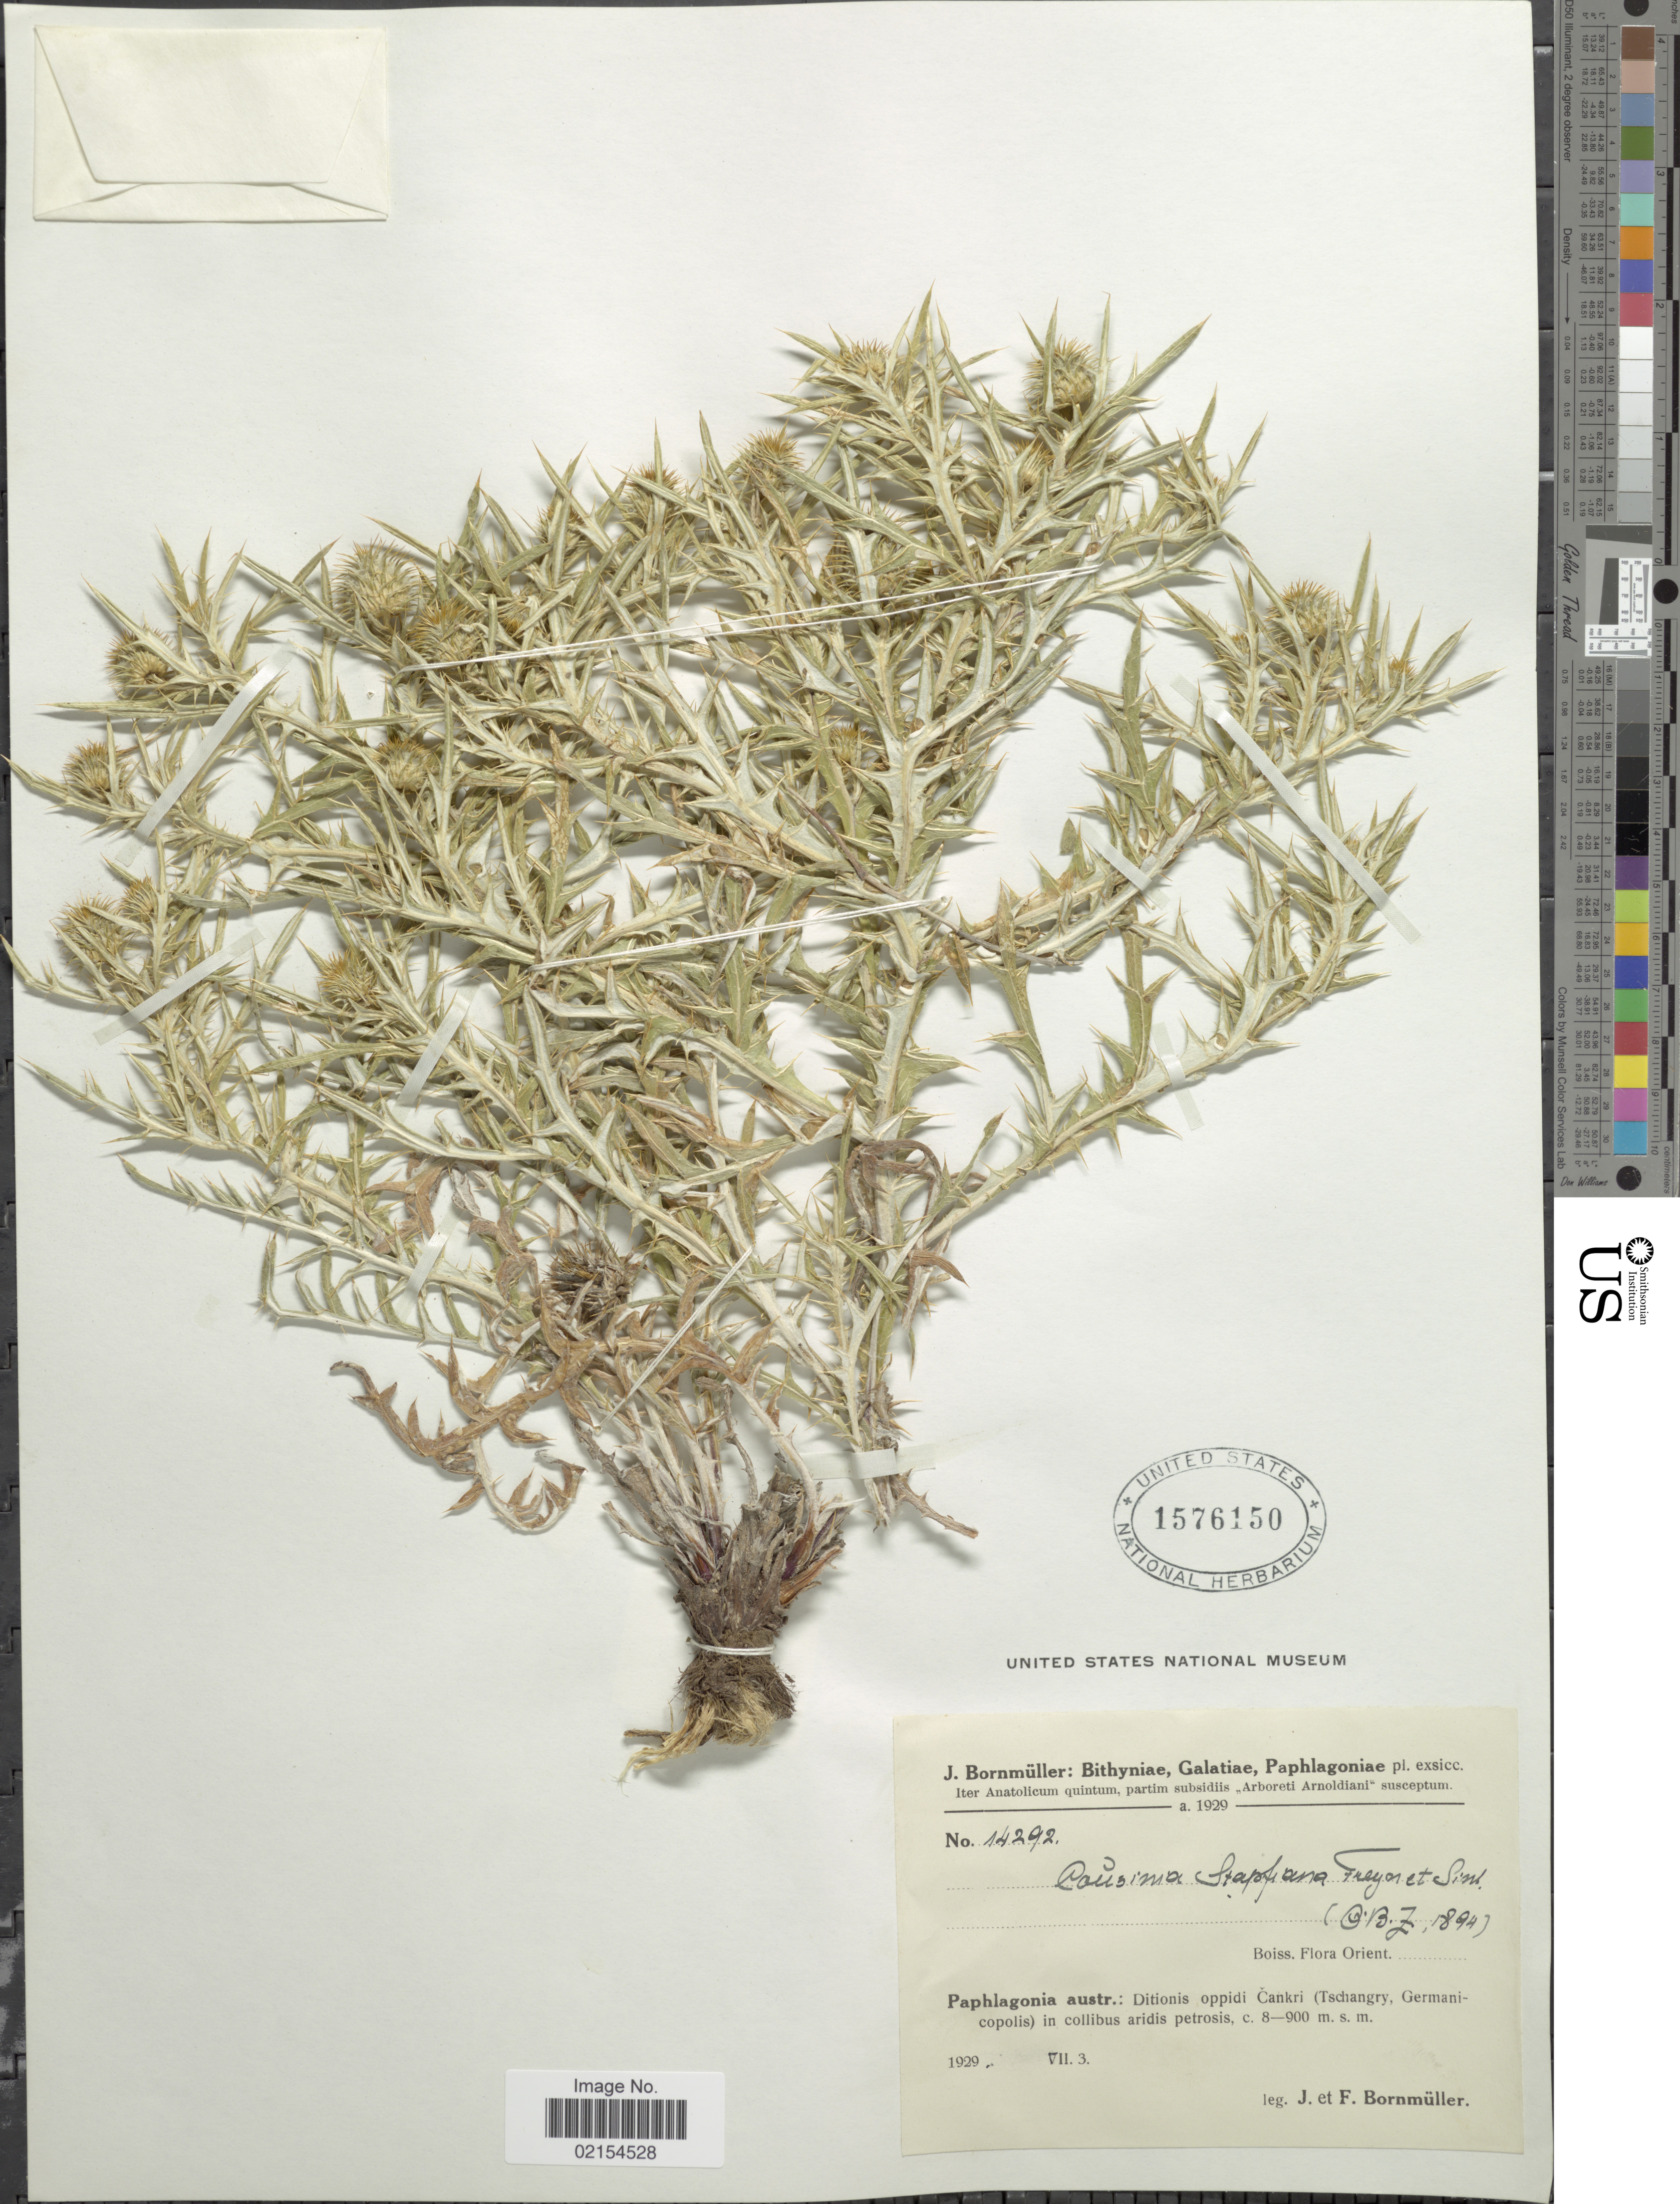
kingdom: Plantae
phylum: Tracheophyta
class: Magnoliopsida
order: Asterales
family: Asteraceae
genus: Cousinia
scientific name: Cousinia stapfiana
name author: Freyn & Sint. ex Freyn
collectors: J. Bornmüller & F. Bornmüller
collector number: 14292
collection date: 1929-01-03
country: Turkey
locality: Paphlagonia austr.: Ditionis oppidi Cankri (Tschangry, Germanicopolis) in collibus aridis petrosis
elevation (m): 800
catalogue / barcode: US 1576150